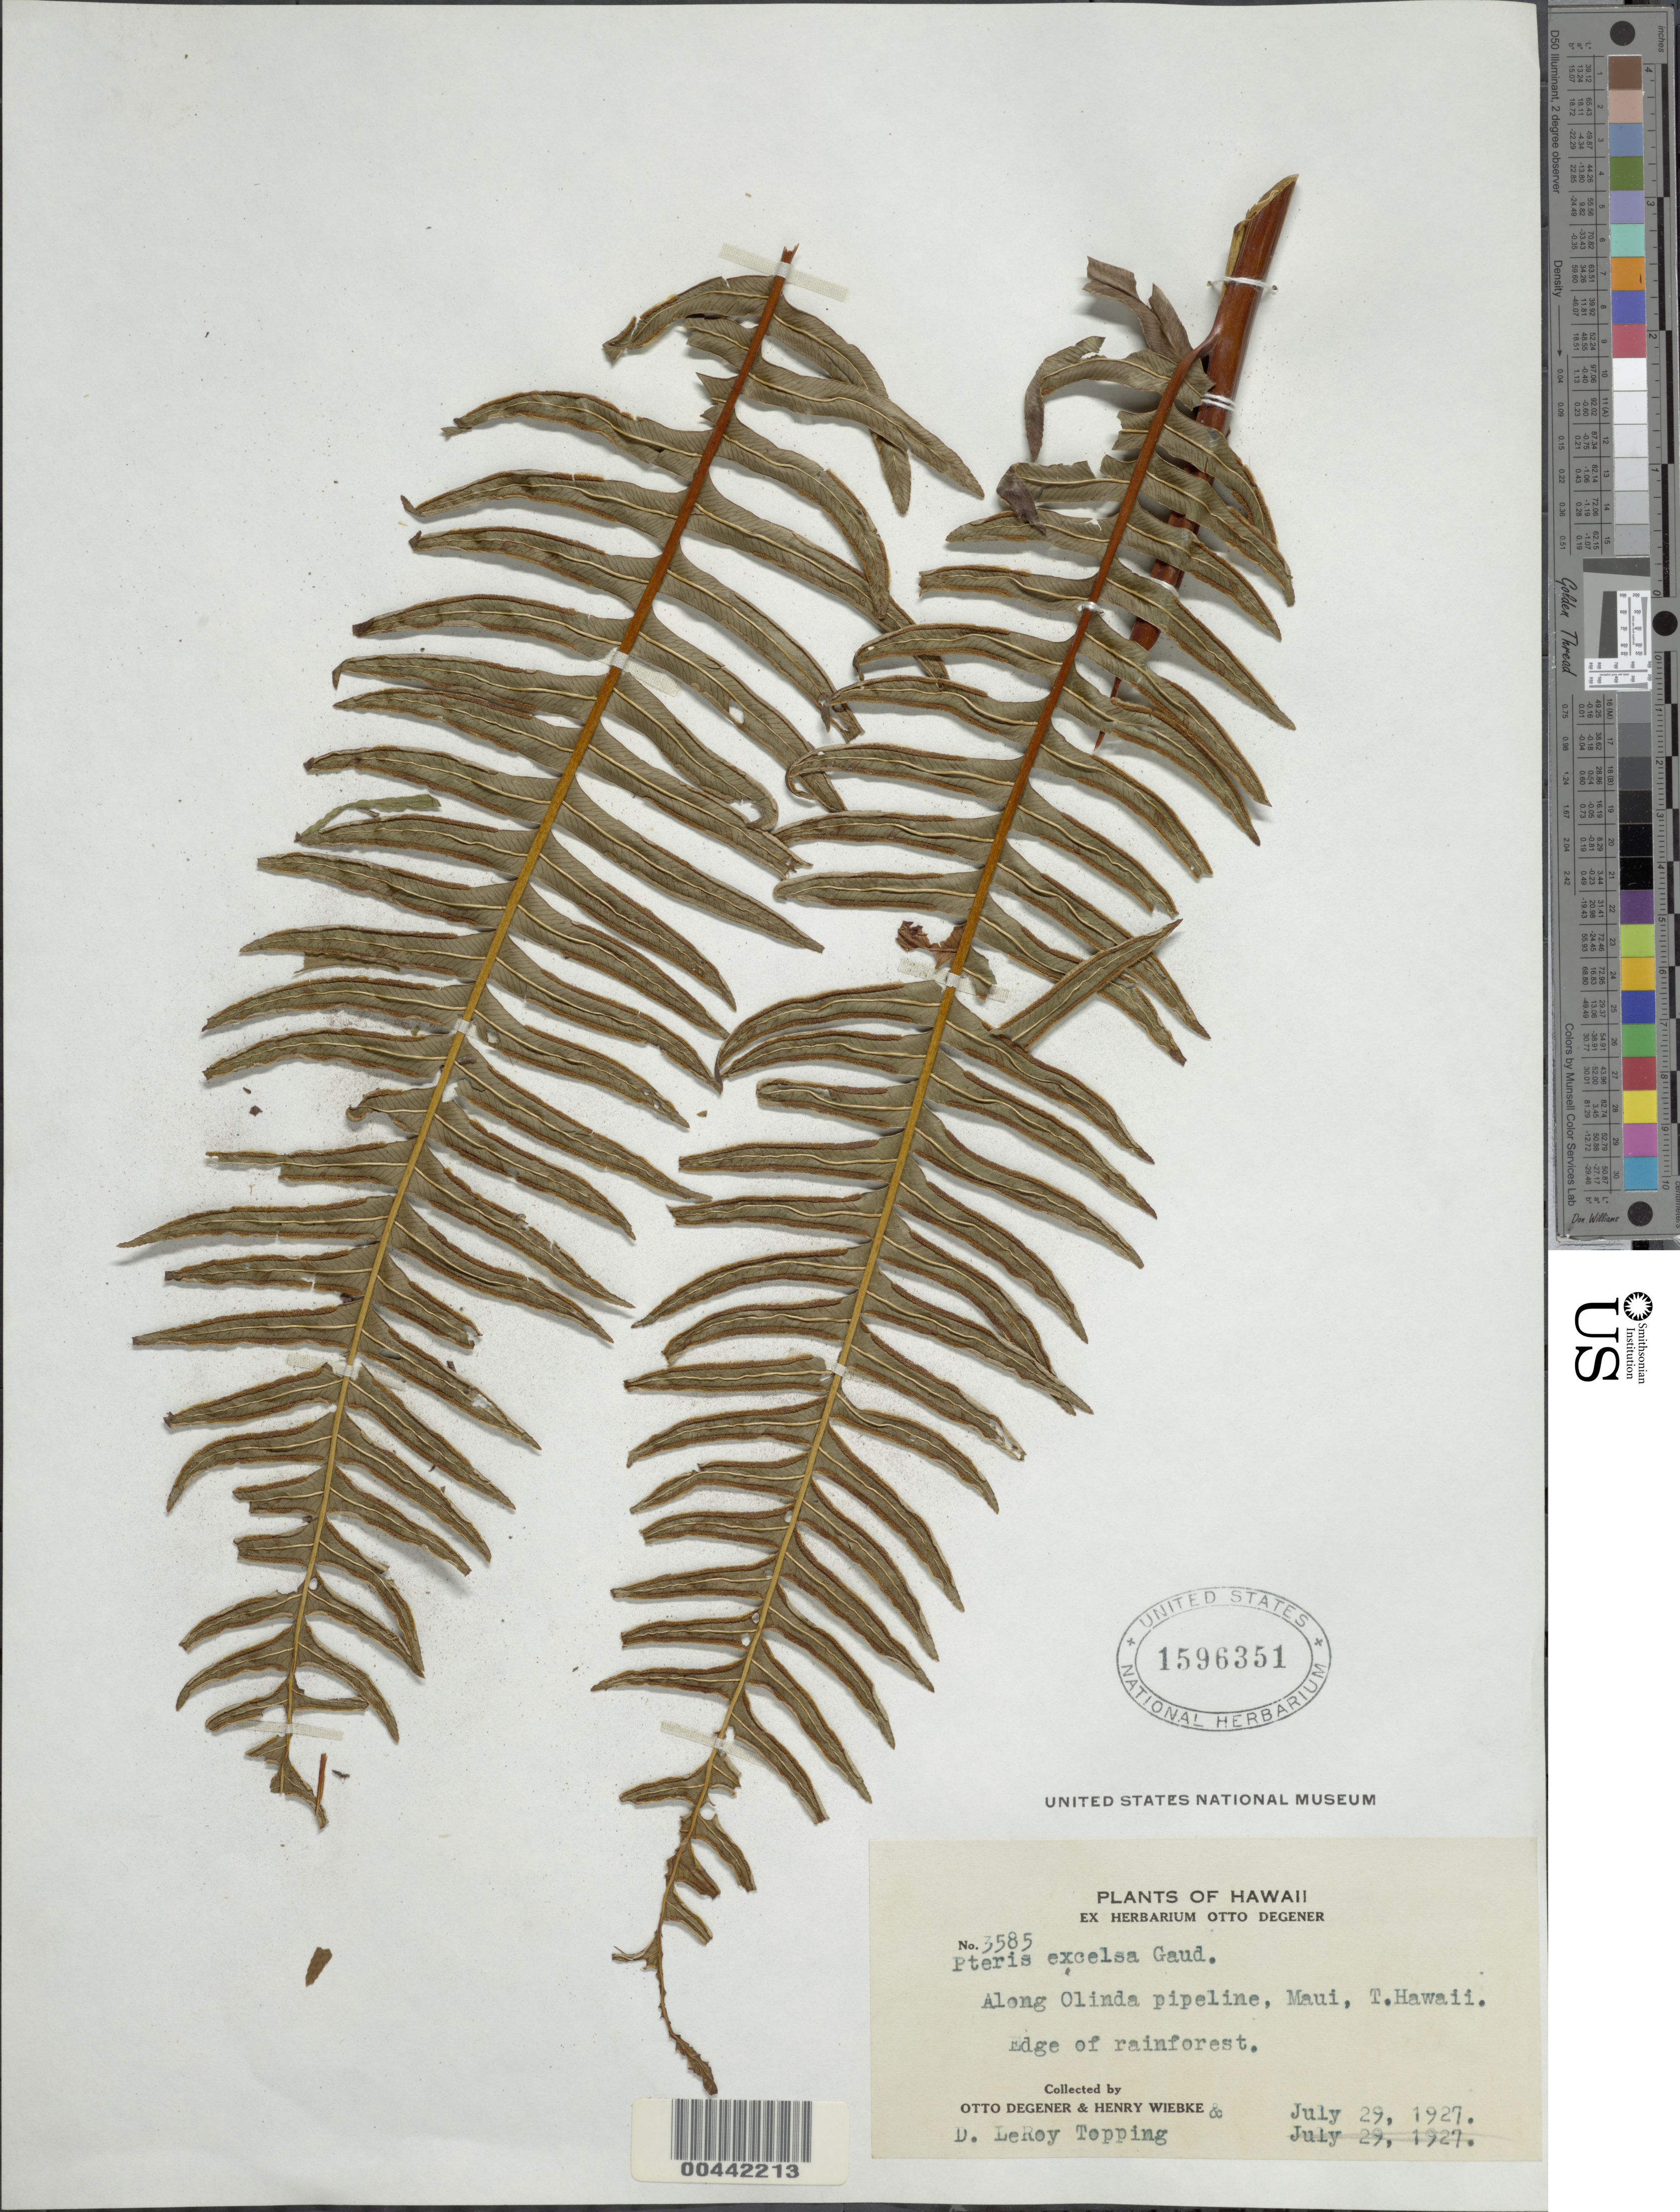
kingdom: Plantae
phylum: Tracheophyta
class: Polypodiopsida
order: Polypodiales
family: Pteridaceae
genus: Pteris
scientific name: Pteris terminalis var. terminalis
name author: Wall.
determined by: Wagner, W. L., (BOT), Smithsonian Institution - National Museum of Natural History (UNITED STATES)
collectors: O. Degener, H. Wiebke & D. L. Topping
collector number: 3585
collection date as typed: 29 Jul 1927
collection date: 1927-07-29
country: United States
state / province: Hawaii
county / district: Maui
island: Maui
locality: Along Olinda pipeline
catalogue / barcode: US 1596351